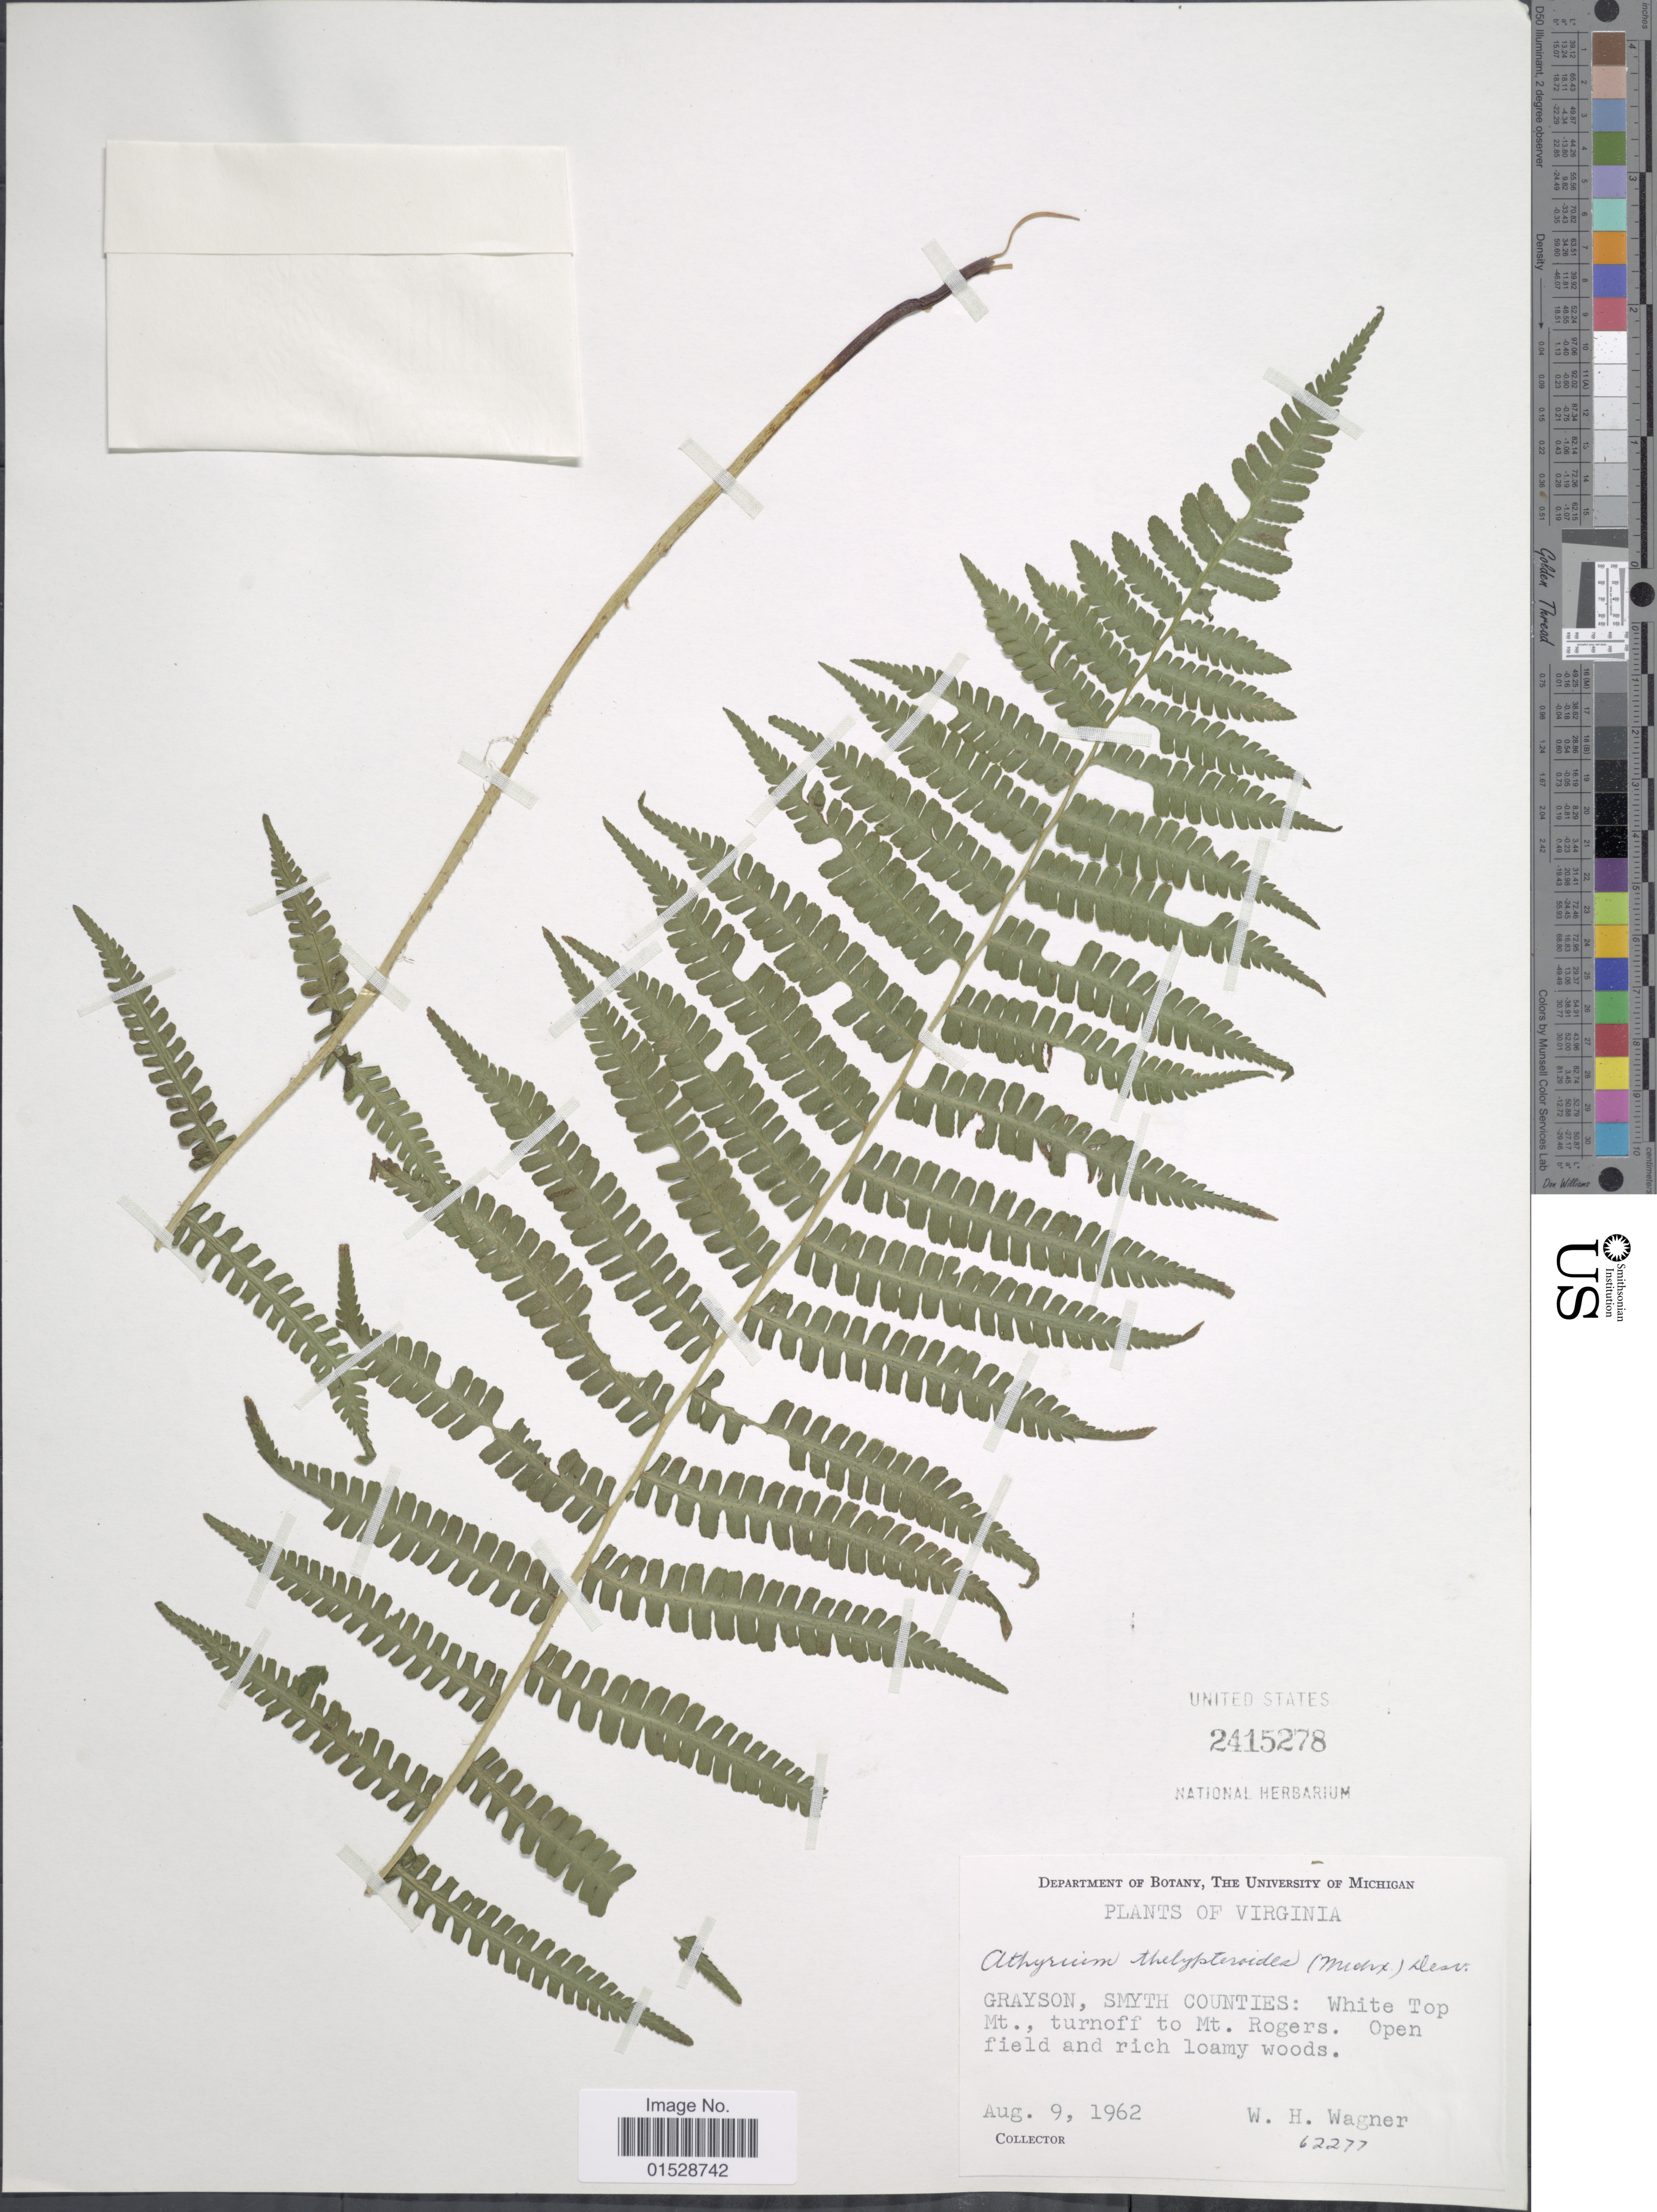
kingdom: Plantae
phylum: Tracheophyta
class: Polypodiopsida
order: Polypodiales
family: Athyriaceae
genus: Deparia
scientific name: Deparia acrostichoides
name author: (Sw.) M. Kato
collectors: W. H. Wagner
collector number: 62277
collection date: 1962-08-09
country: United States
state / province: Virginia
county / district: Grayson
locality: Grayson, Smyth Counties: White Top Mt., turnoff to Mt. Rogers.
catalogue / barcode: US 2415278